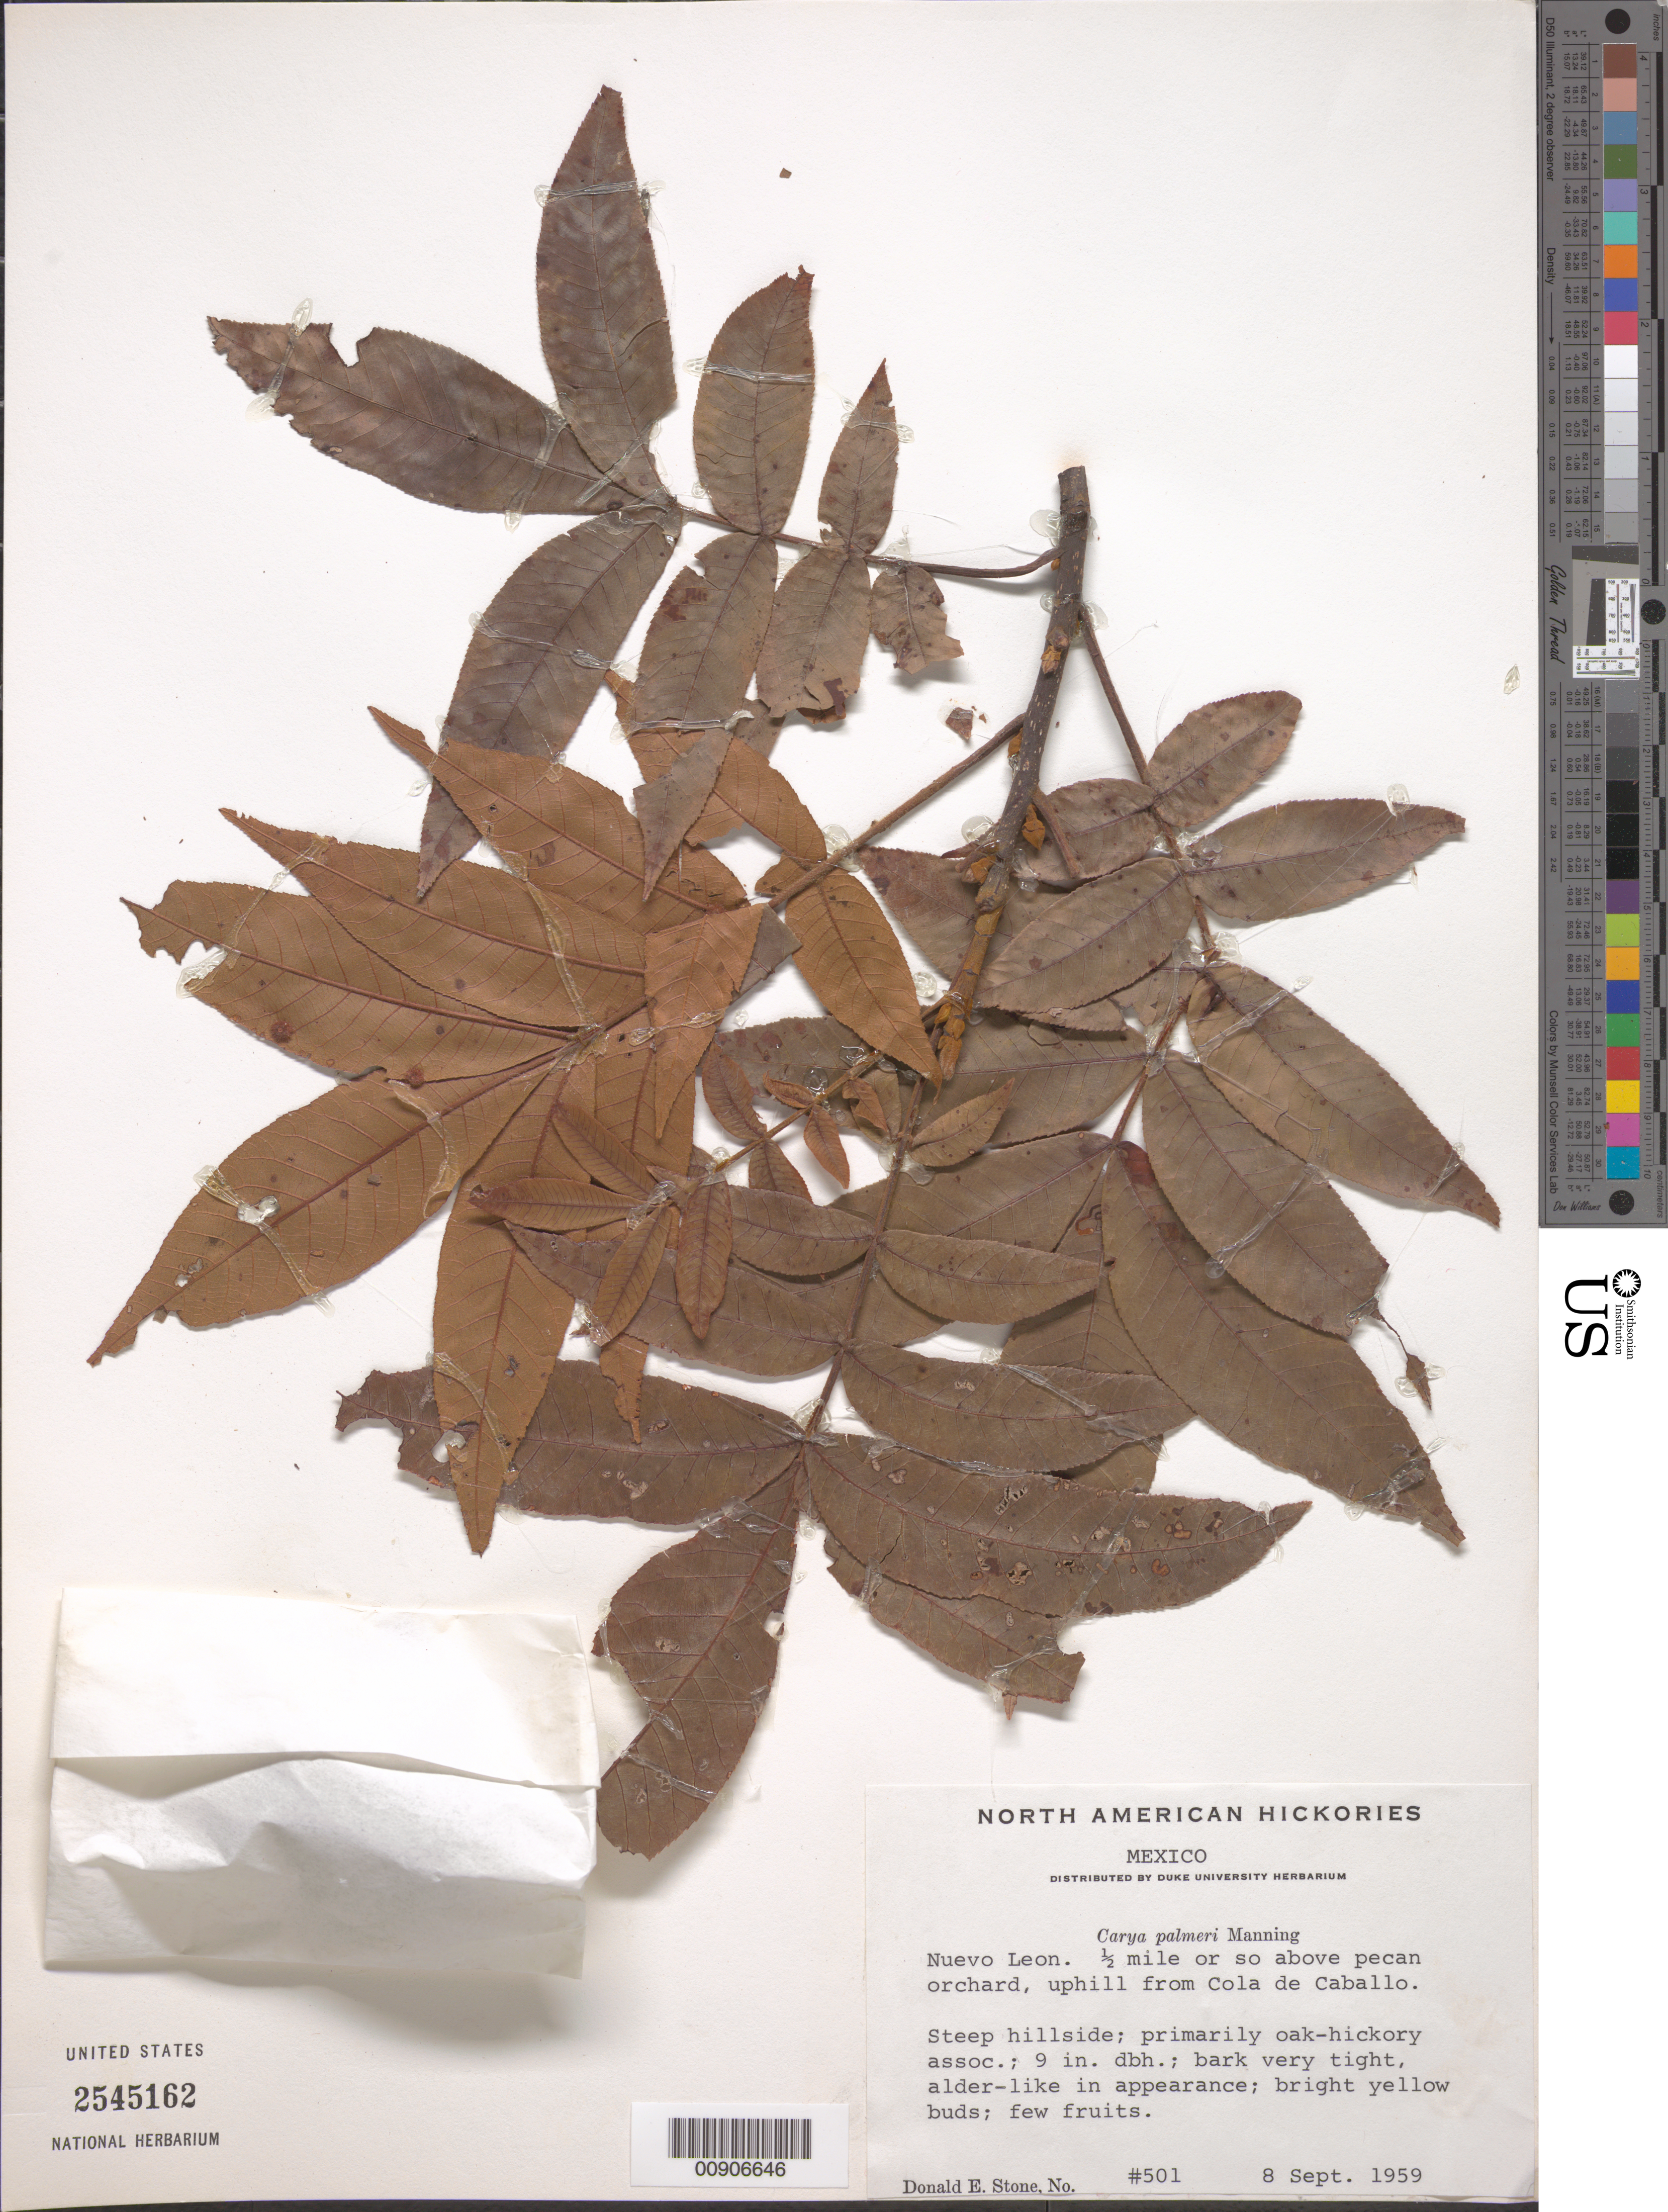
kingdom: Plantae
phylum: Tracheophyta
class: Magnoliopsida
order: Fagales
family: Juglandaceae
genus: Carya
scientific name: Carya palmeri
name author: Manning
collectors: D. E. Stone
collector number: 501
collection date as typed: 08 Sep 1959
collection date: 1959-09-08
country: Mexico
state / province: Nuevo León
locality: Nuevo León. ½ mile or so above pecan orchard, uphill from Cola de Caballo.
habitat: Steep hillside; primarily oak-hickory assoc.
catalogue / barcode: US 2545162